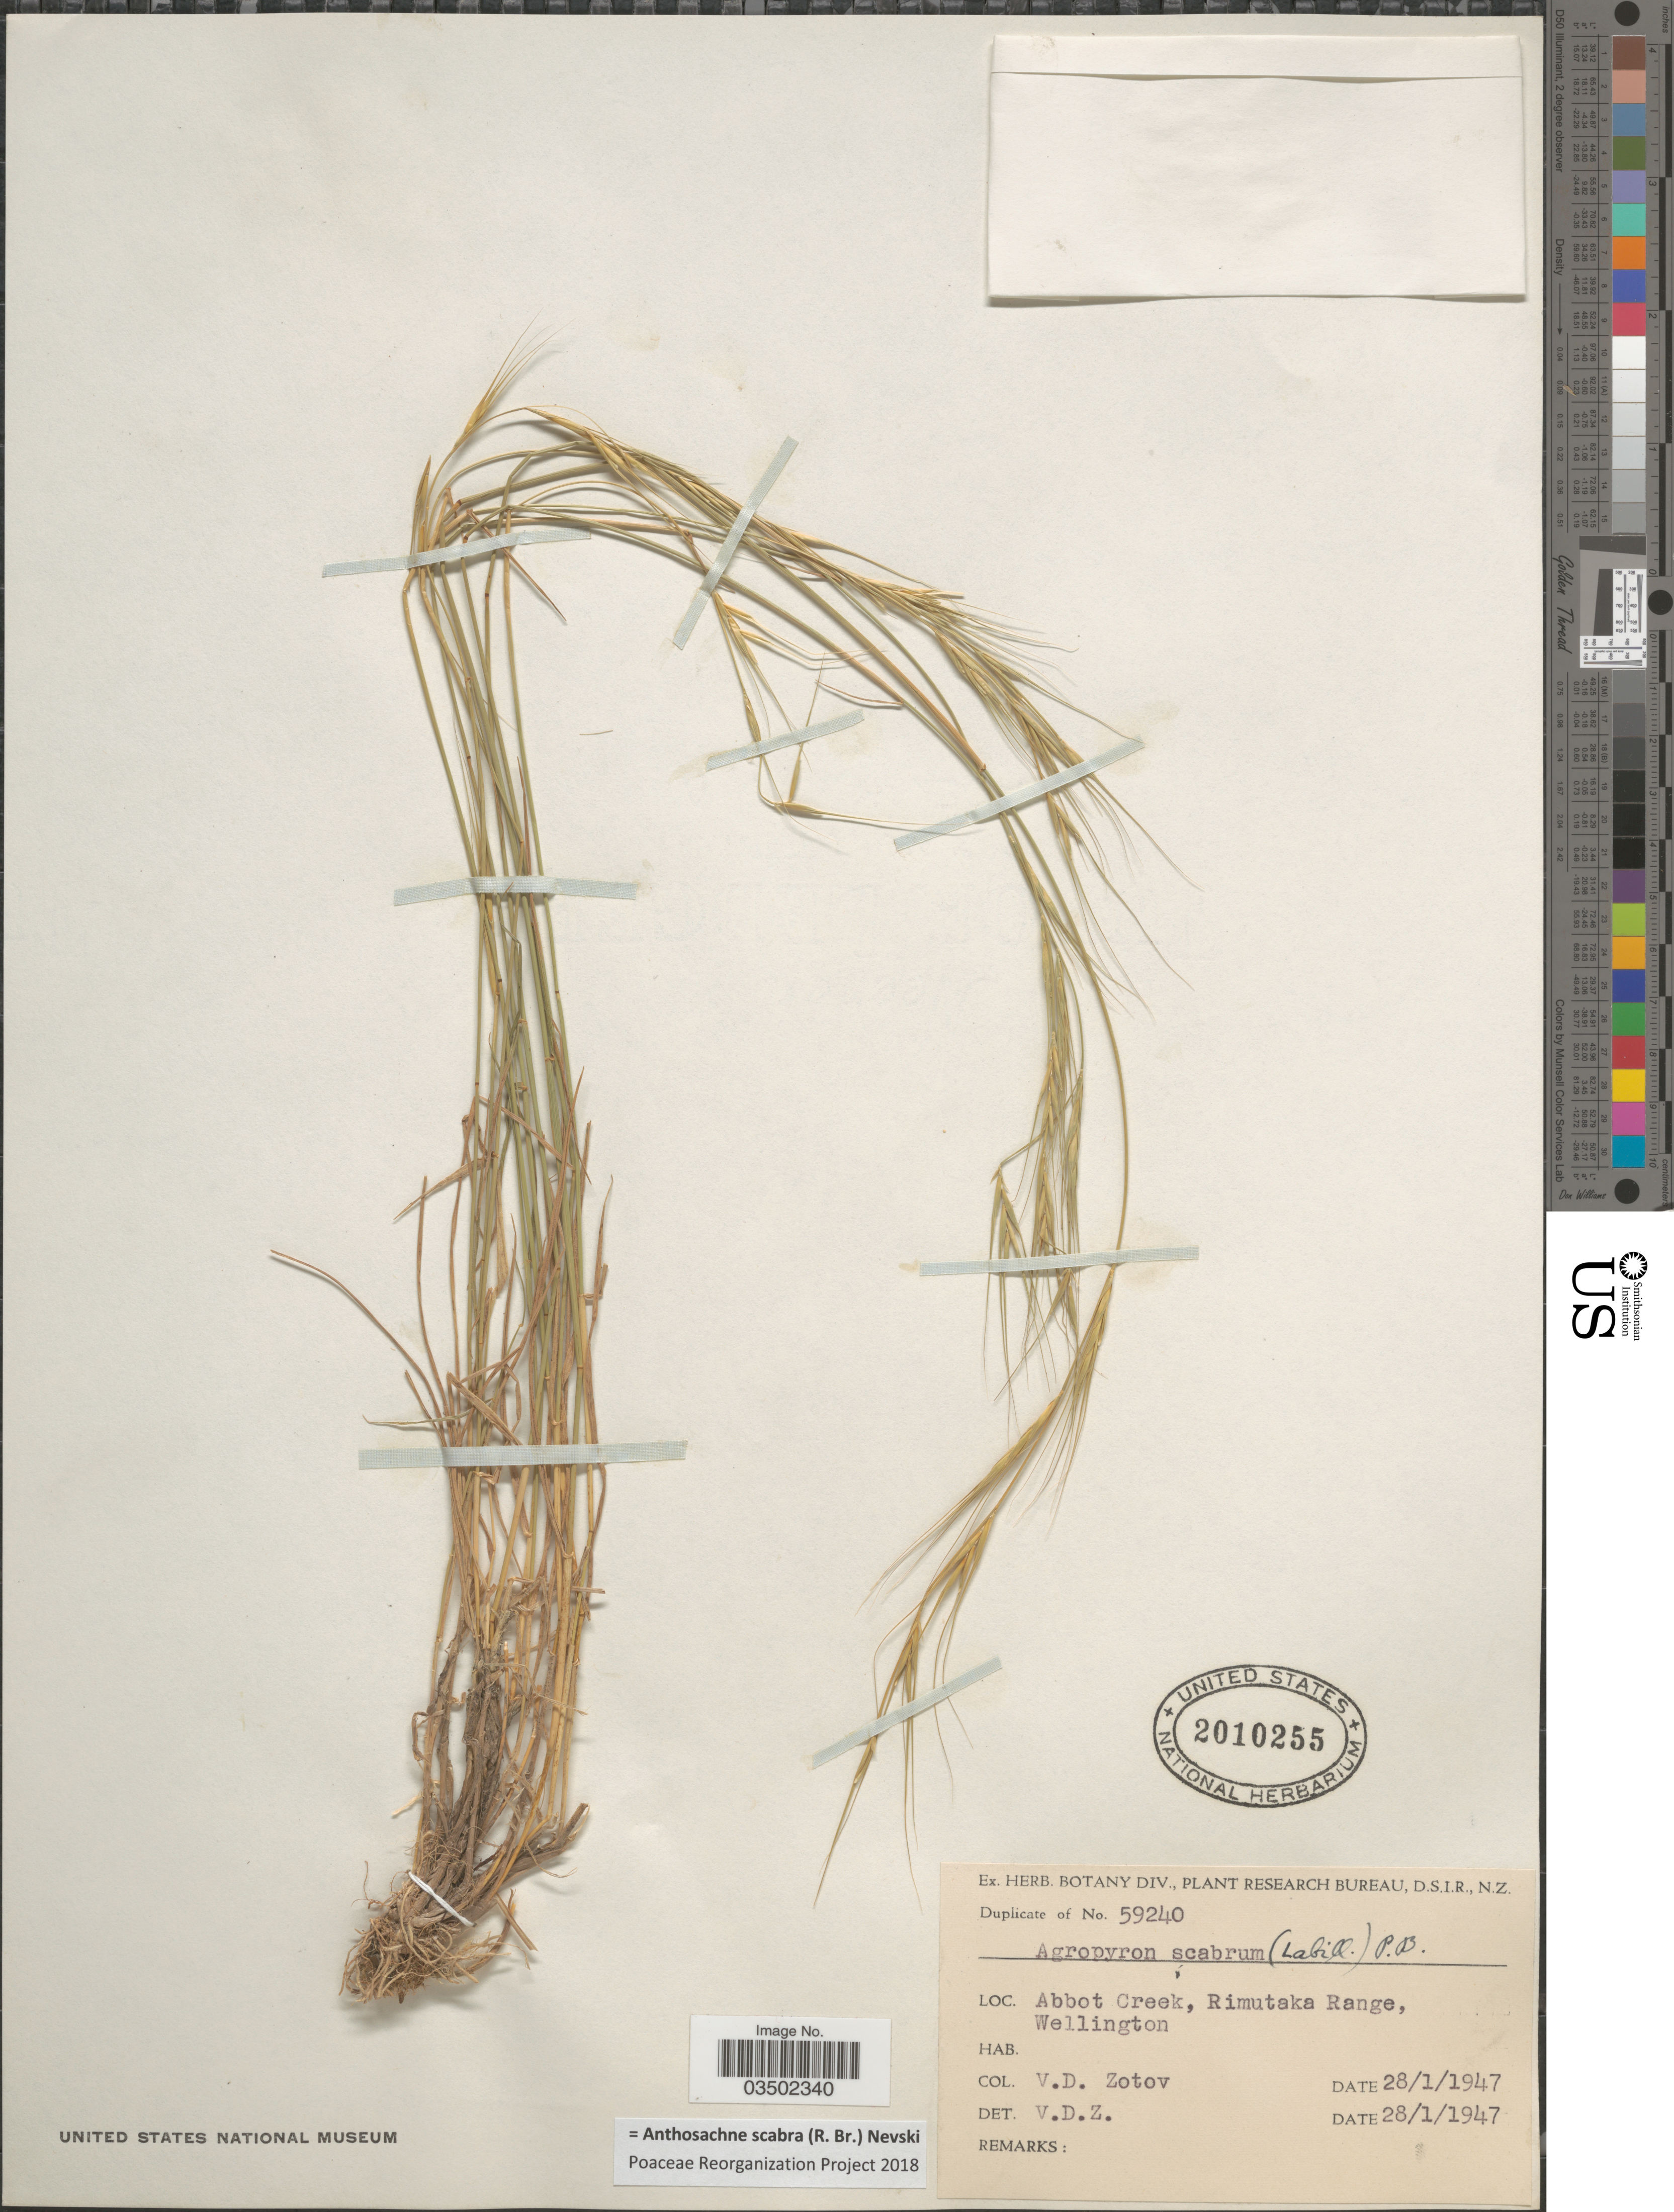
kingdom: Plantae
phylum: Tracheophyta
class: Liliopsida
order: Poales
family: Poaceae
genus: Anthosachne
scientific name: Anthosachne scabra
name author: (R. Br.) Nevski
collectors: V. Zotov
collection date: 1947-01-28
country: New Zealand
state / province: Wellington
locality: Abbot Creek, Rimutaka Range.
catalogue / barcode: US 2010255